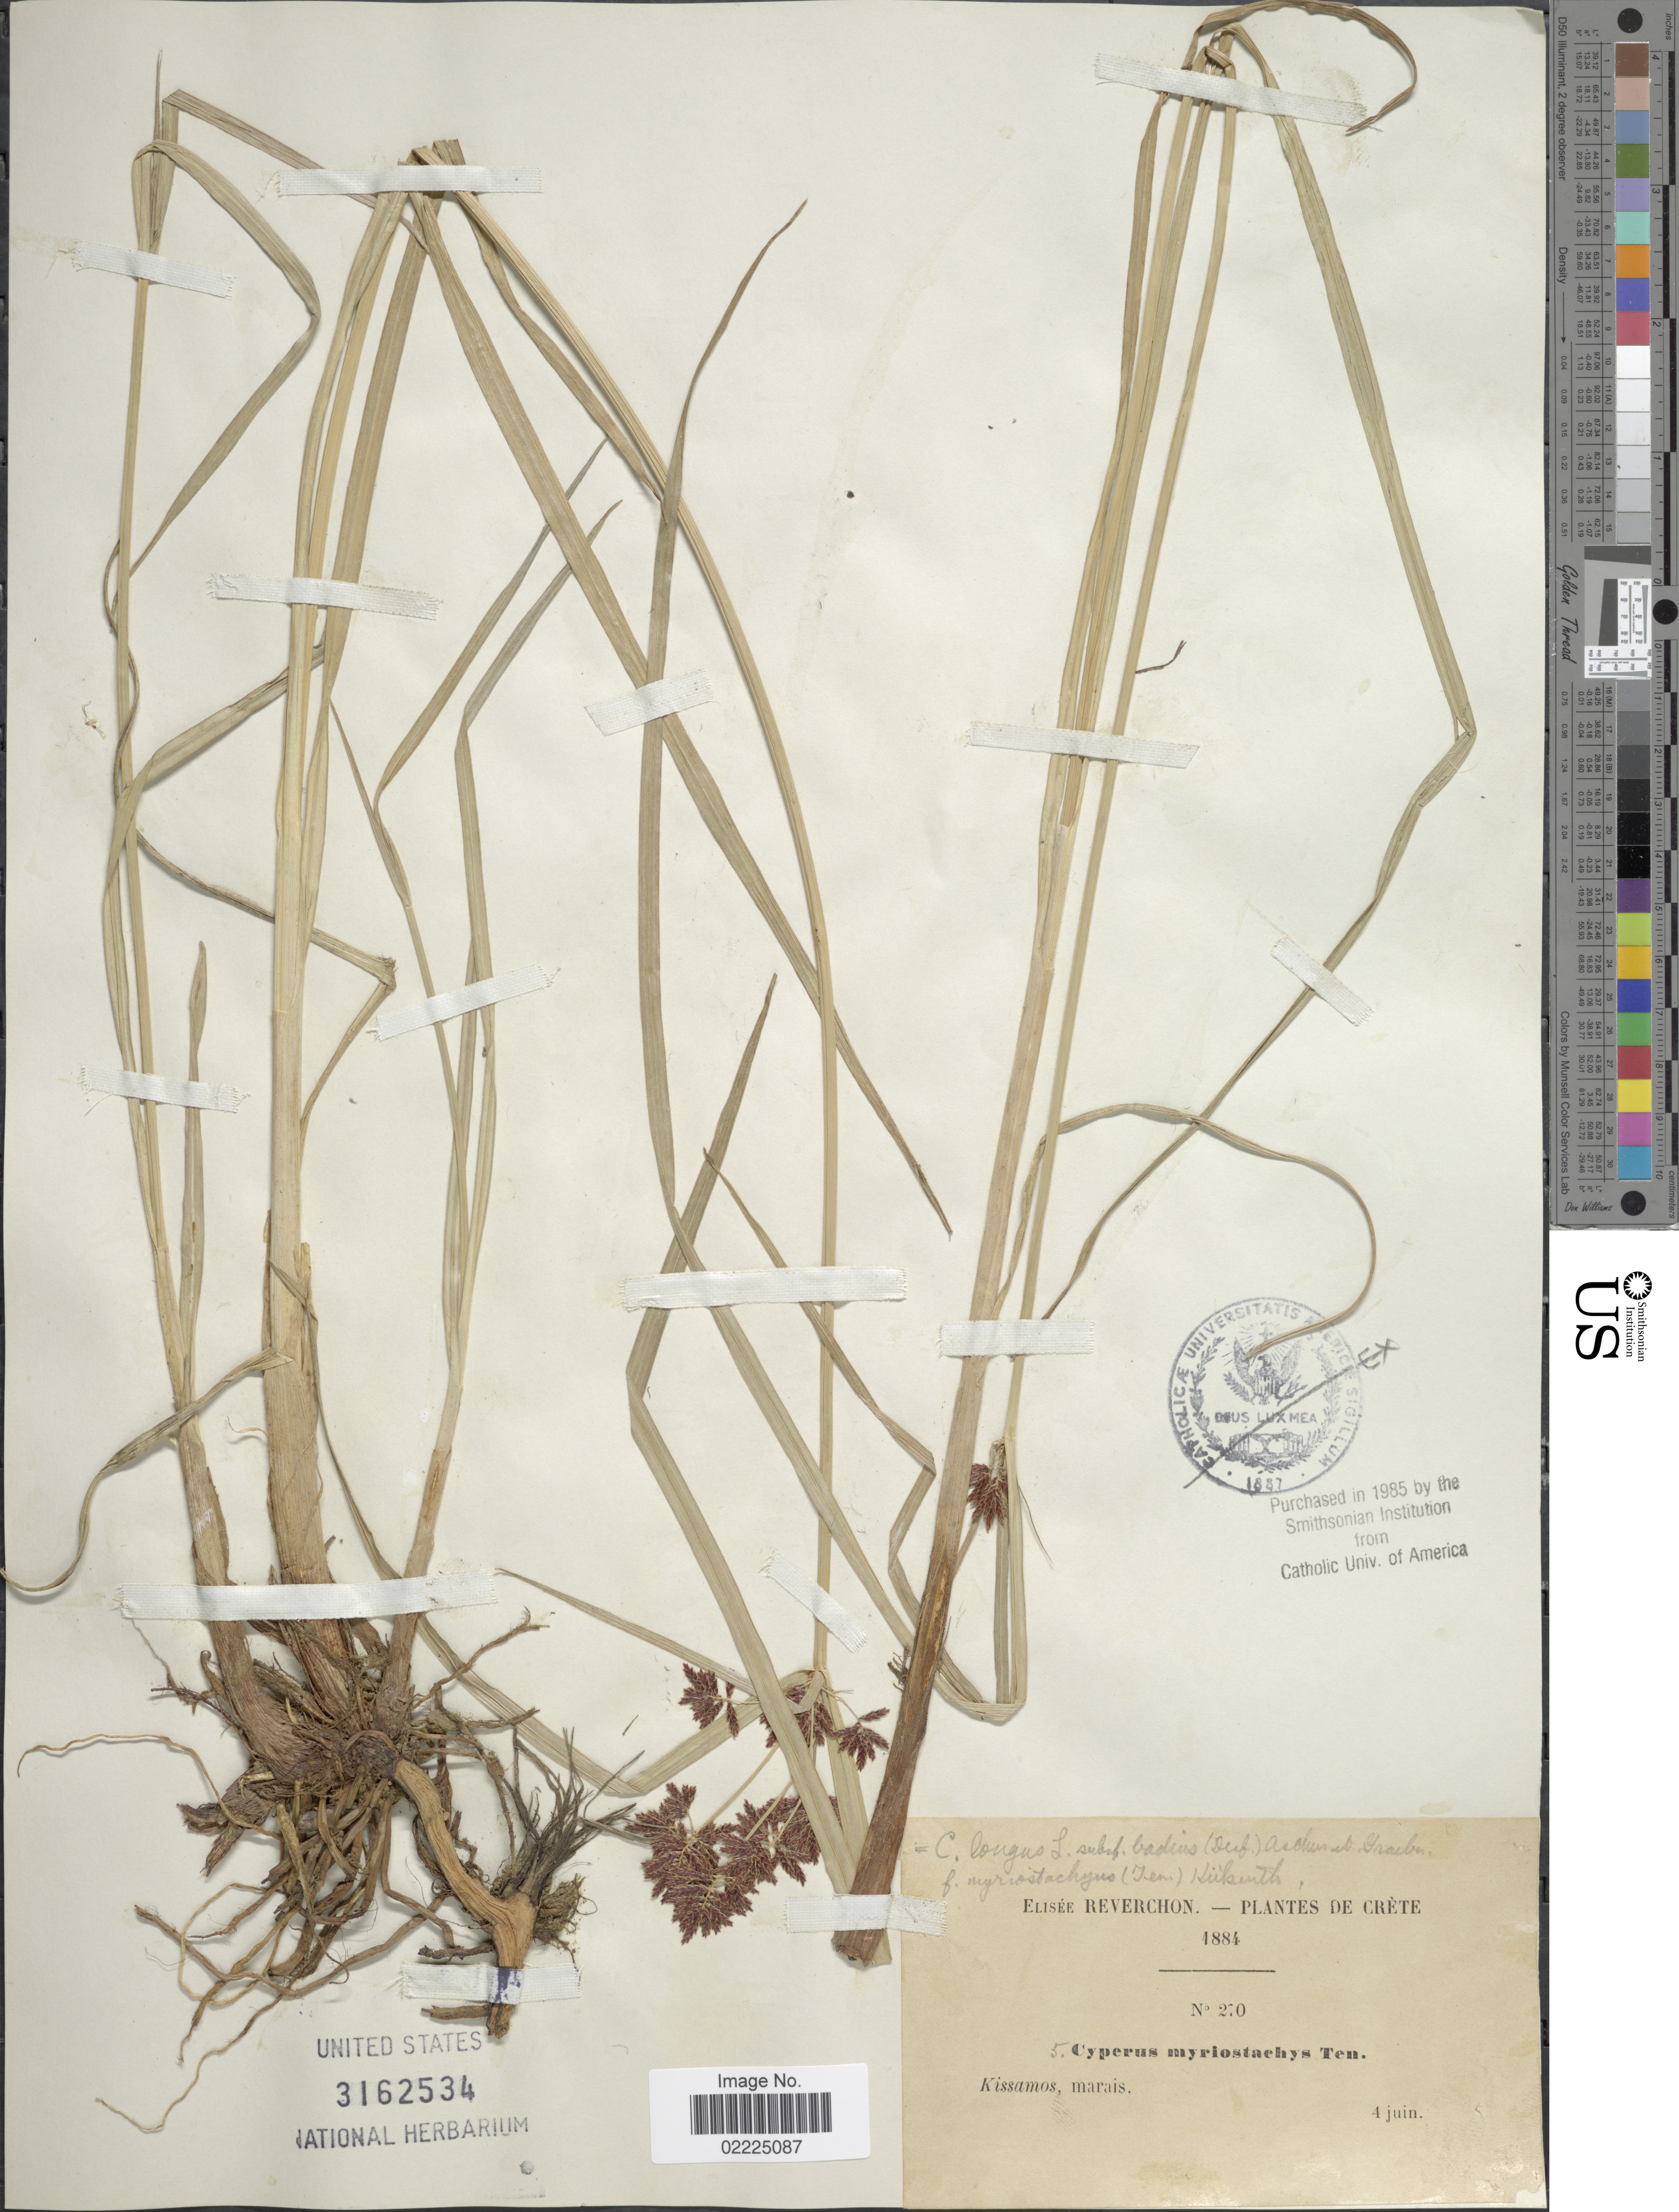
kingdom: Plantae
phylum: Tracheophyta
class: Liliopsida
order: Poales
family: Cyperaceae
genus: Cyperus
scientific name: Cyperus longus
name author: L.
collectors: E. Reverchon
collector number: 270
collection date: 1884-06-04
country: Greece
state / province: Crete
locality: De Crète, Kissamos, marais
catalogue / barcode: US 3162534